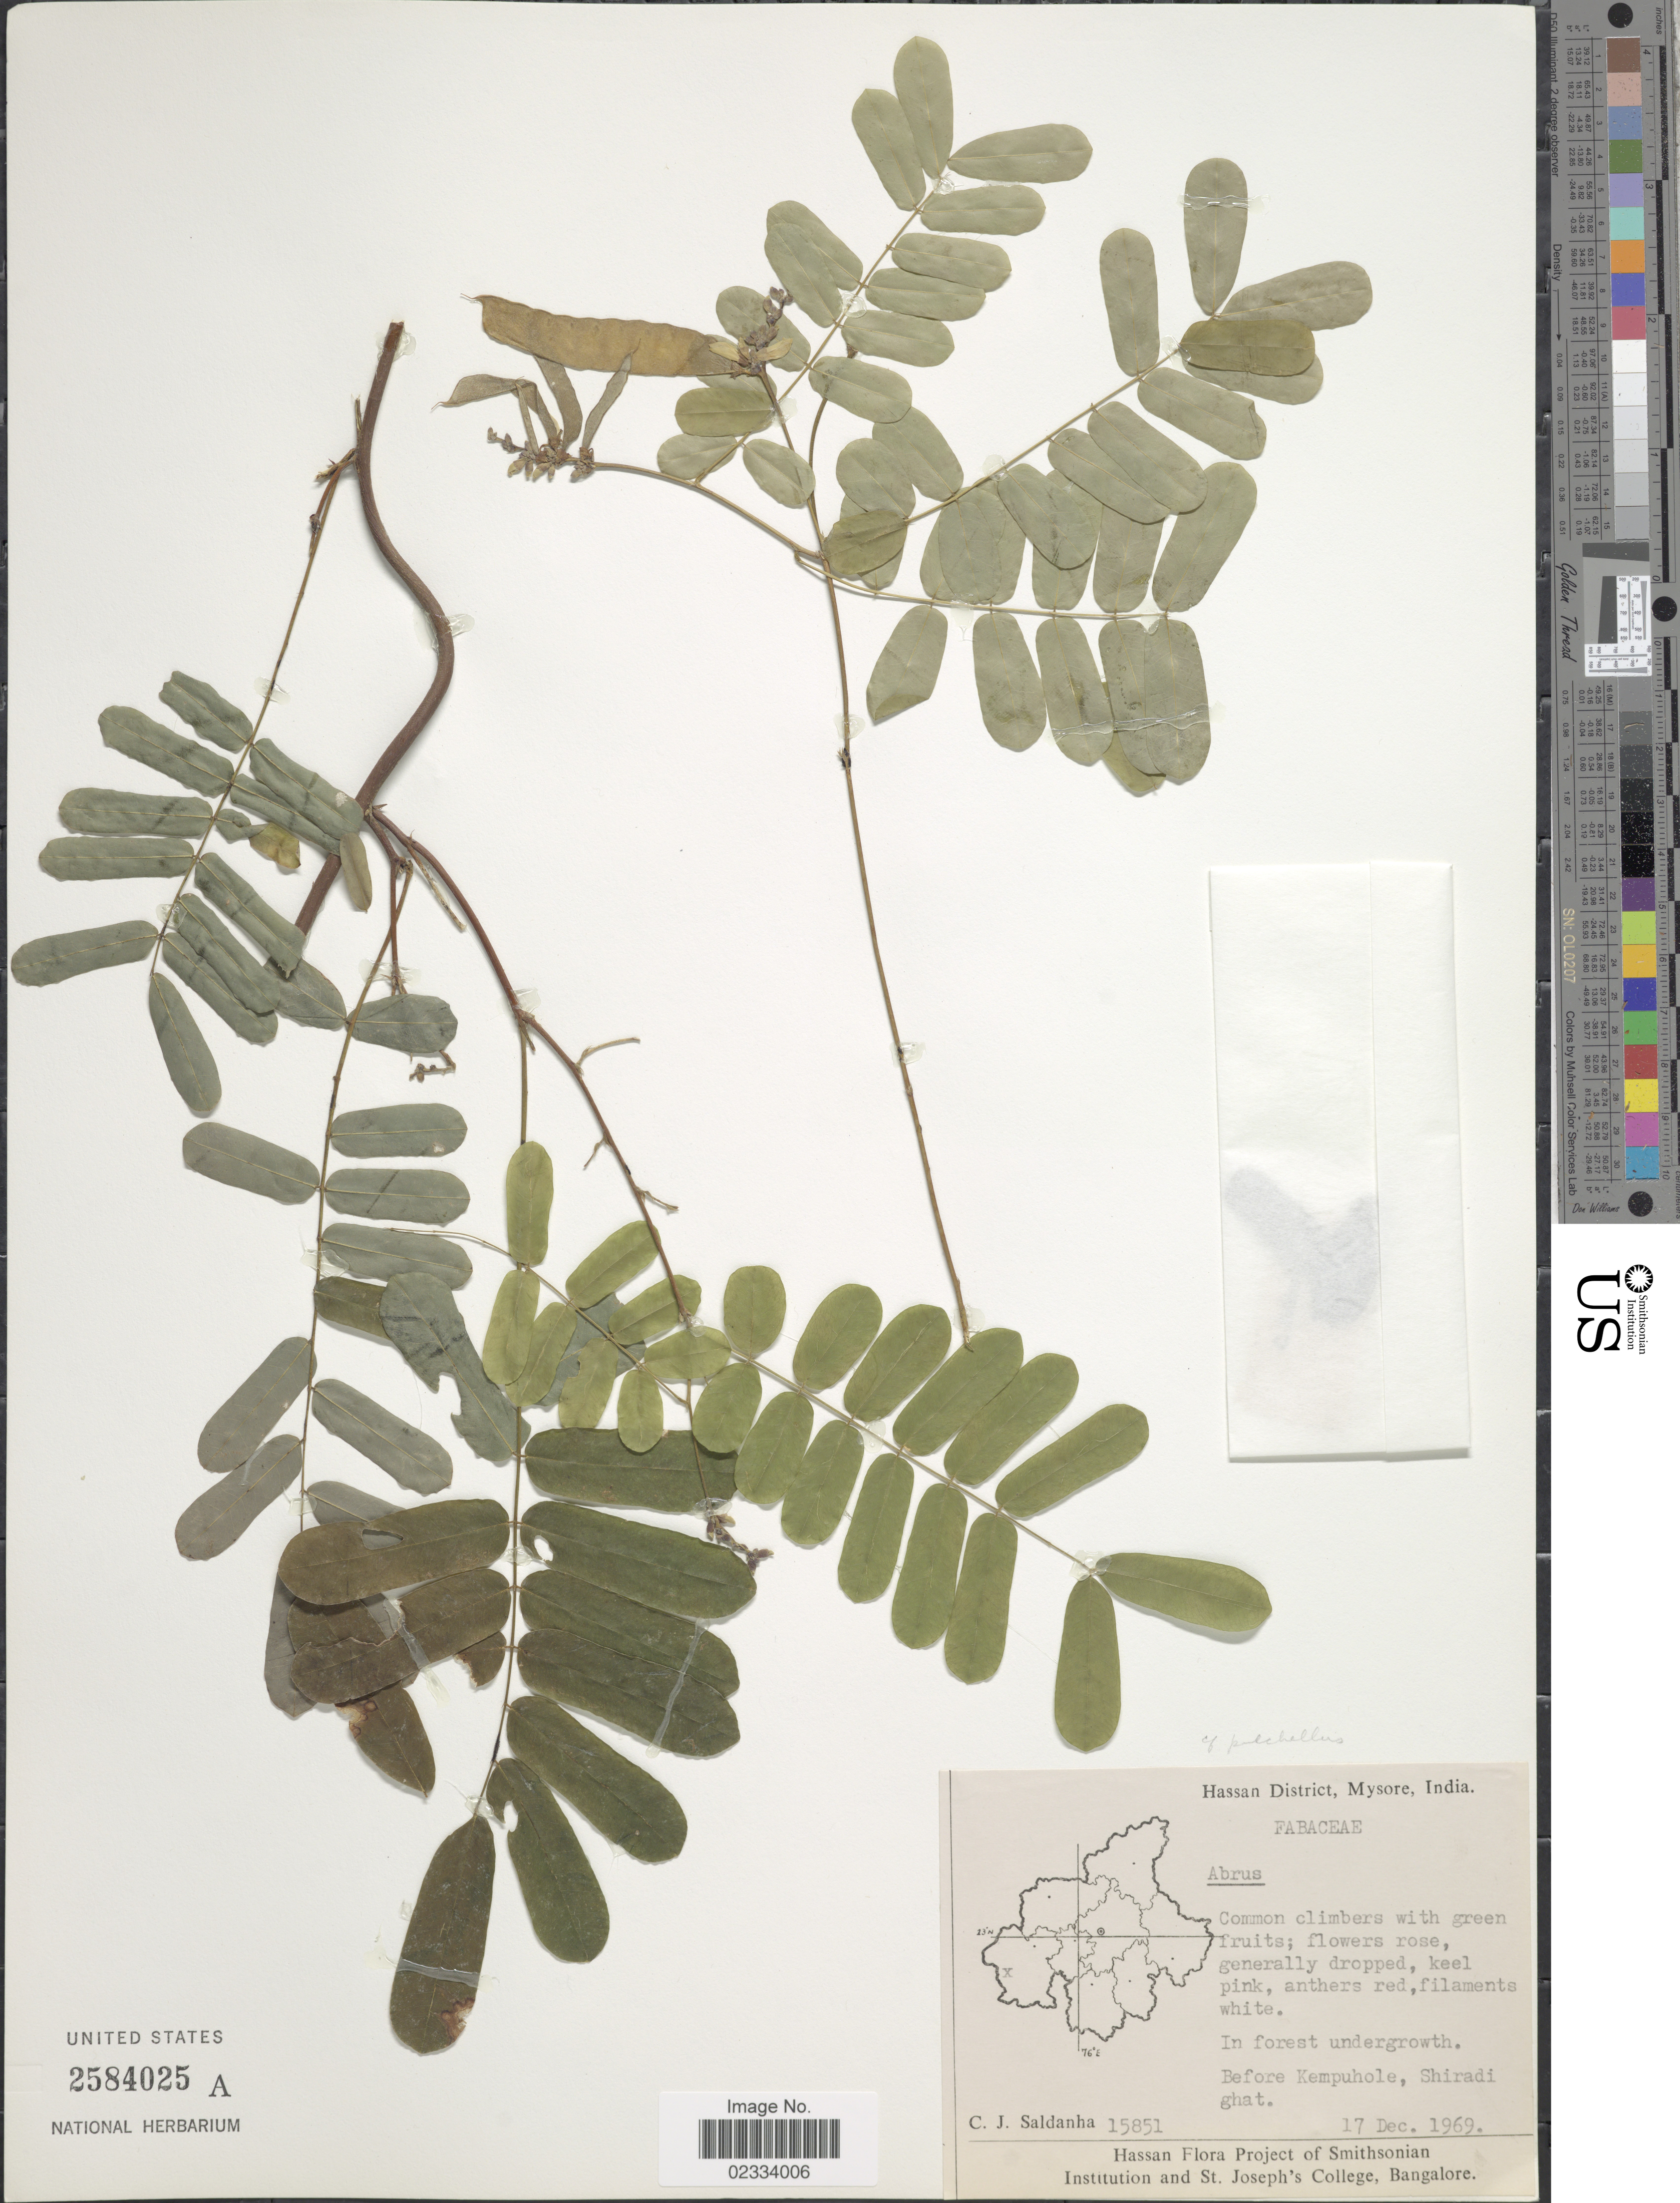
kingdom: Plantae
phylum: Tracheophyta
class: Magnoliopsida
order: Fabales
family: Fabaceae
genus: Abrus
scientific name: Abrus pulchellus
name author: Wall.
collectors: C. J. Saldanha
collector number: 15851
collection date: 1969-12-17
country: India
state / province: Karnataka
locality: Hassan District, Mysore. Before Kempuhole, Shiradi ghat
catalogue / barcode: US 2584025A